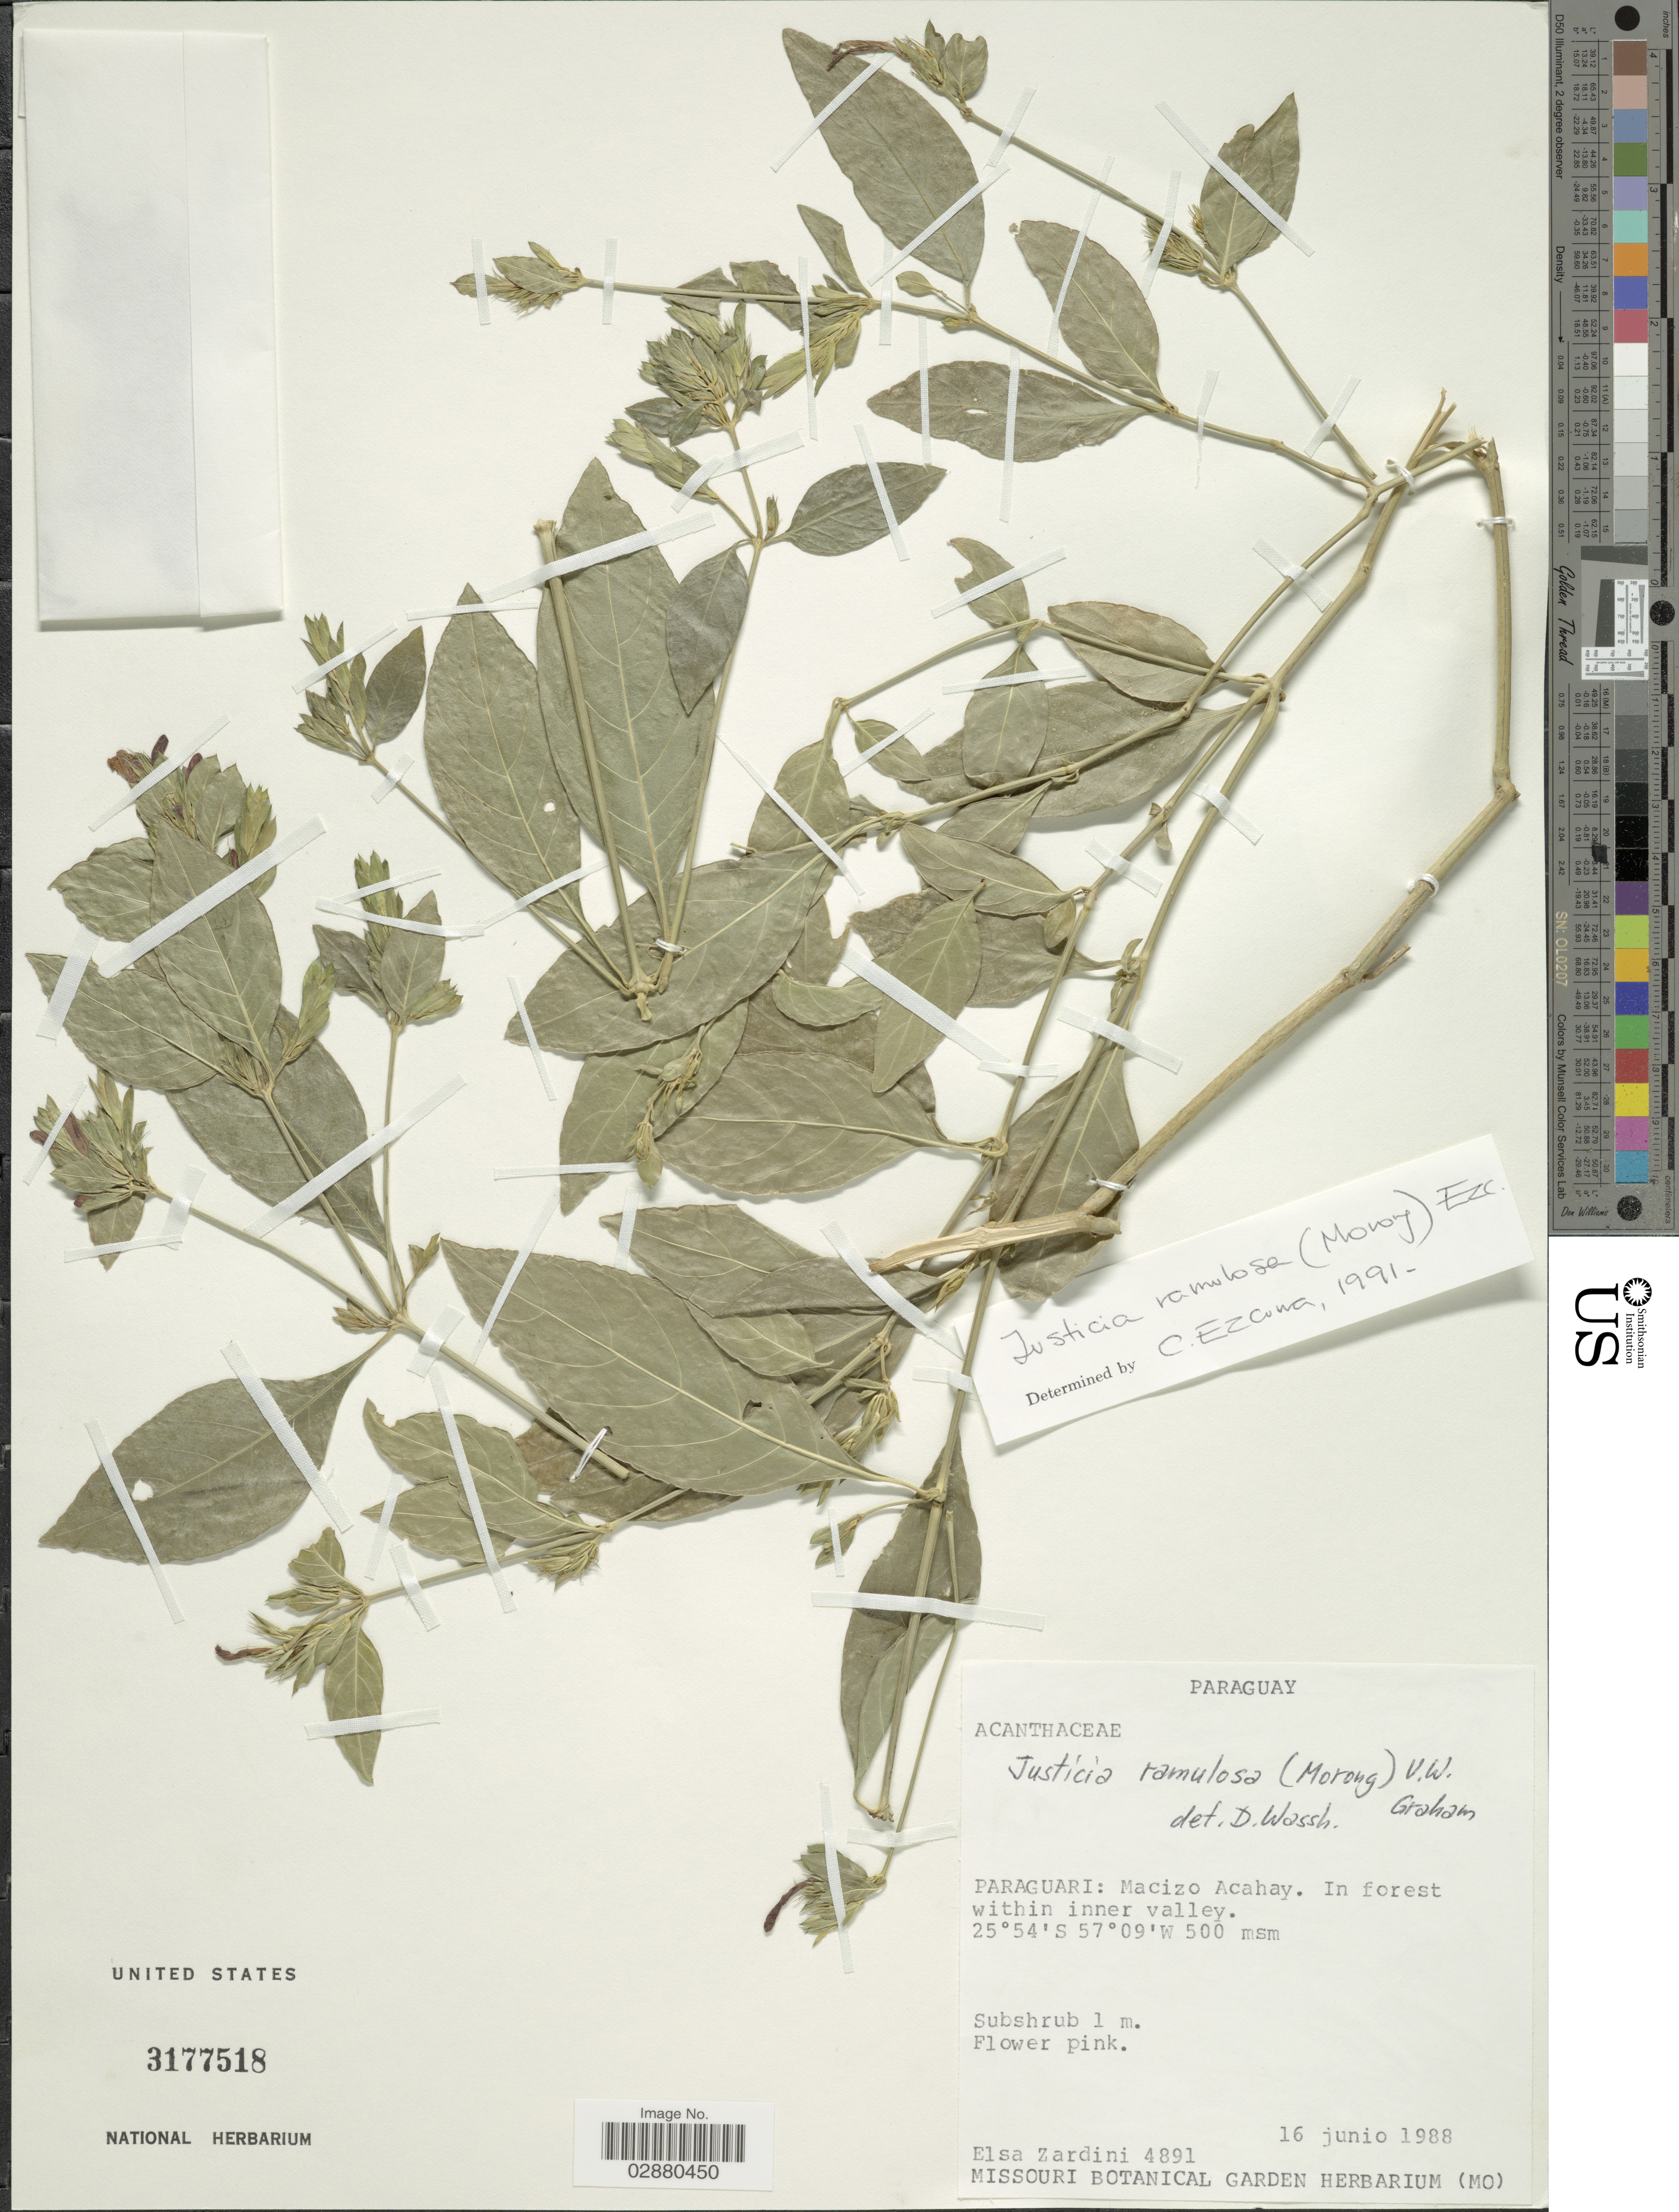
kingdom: Plantae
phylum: Tracheophyta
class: Magnoliopsida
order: Lamiales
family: Acanthaceae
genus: Justicia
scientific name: Justicia ramulosa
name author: (Morong) C. Ezcurra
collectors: E. M. Zardini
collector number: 4891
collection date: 1988-06-16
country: Paraguay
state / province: Paraguari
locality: Macizo Acahay.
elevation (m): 500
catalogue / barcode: US 3177518